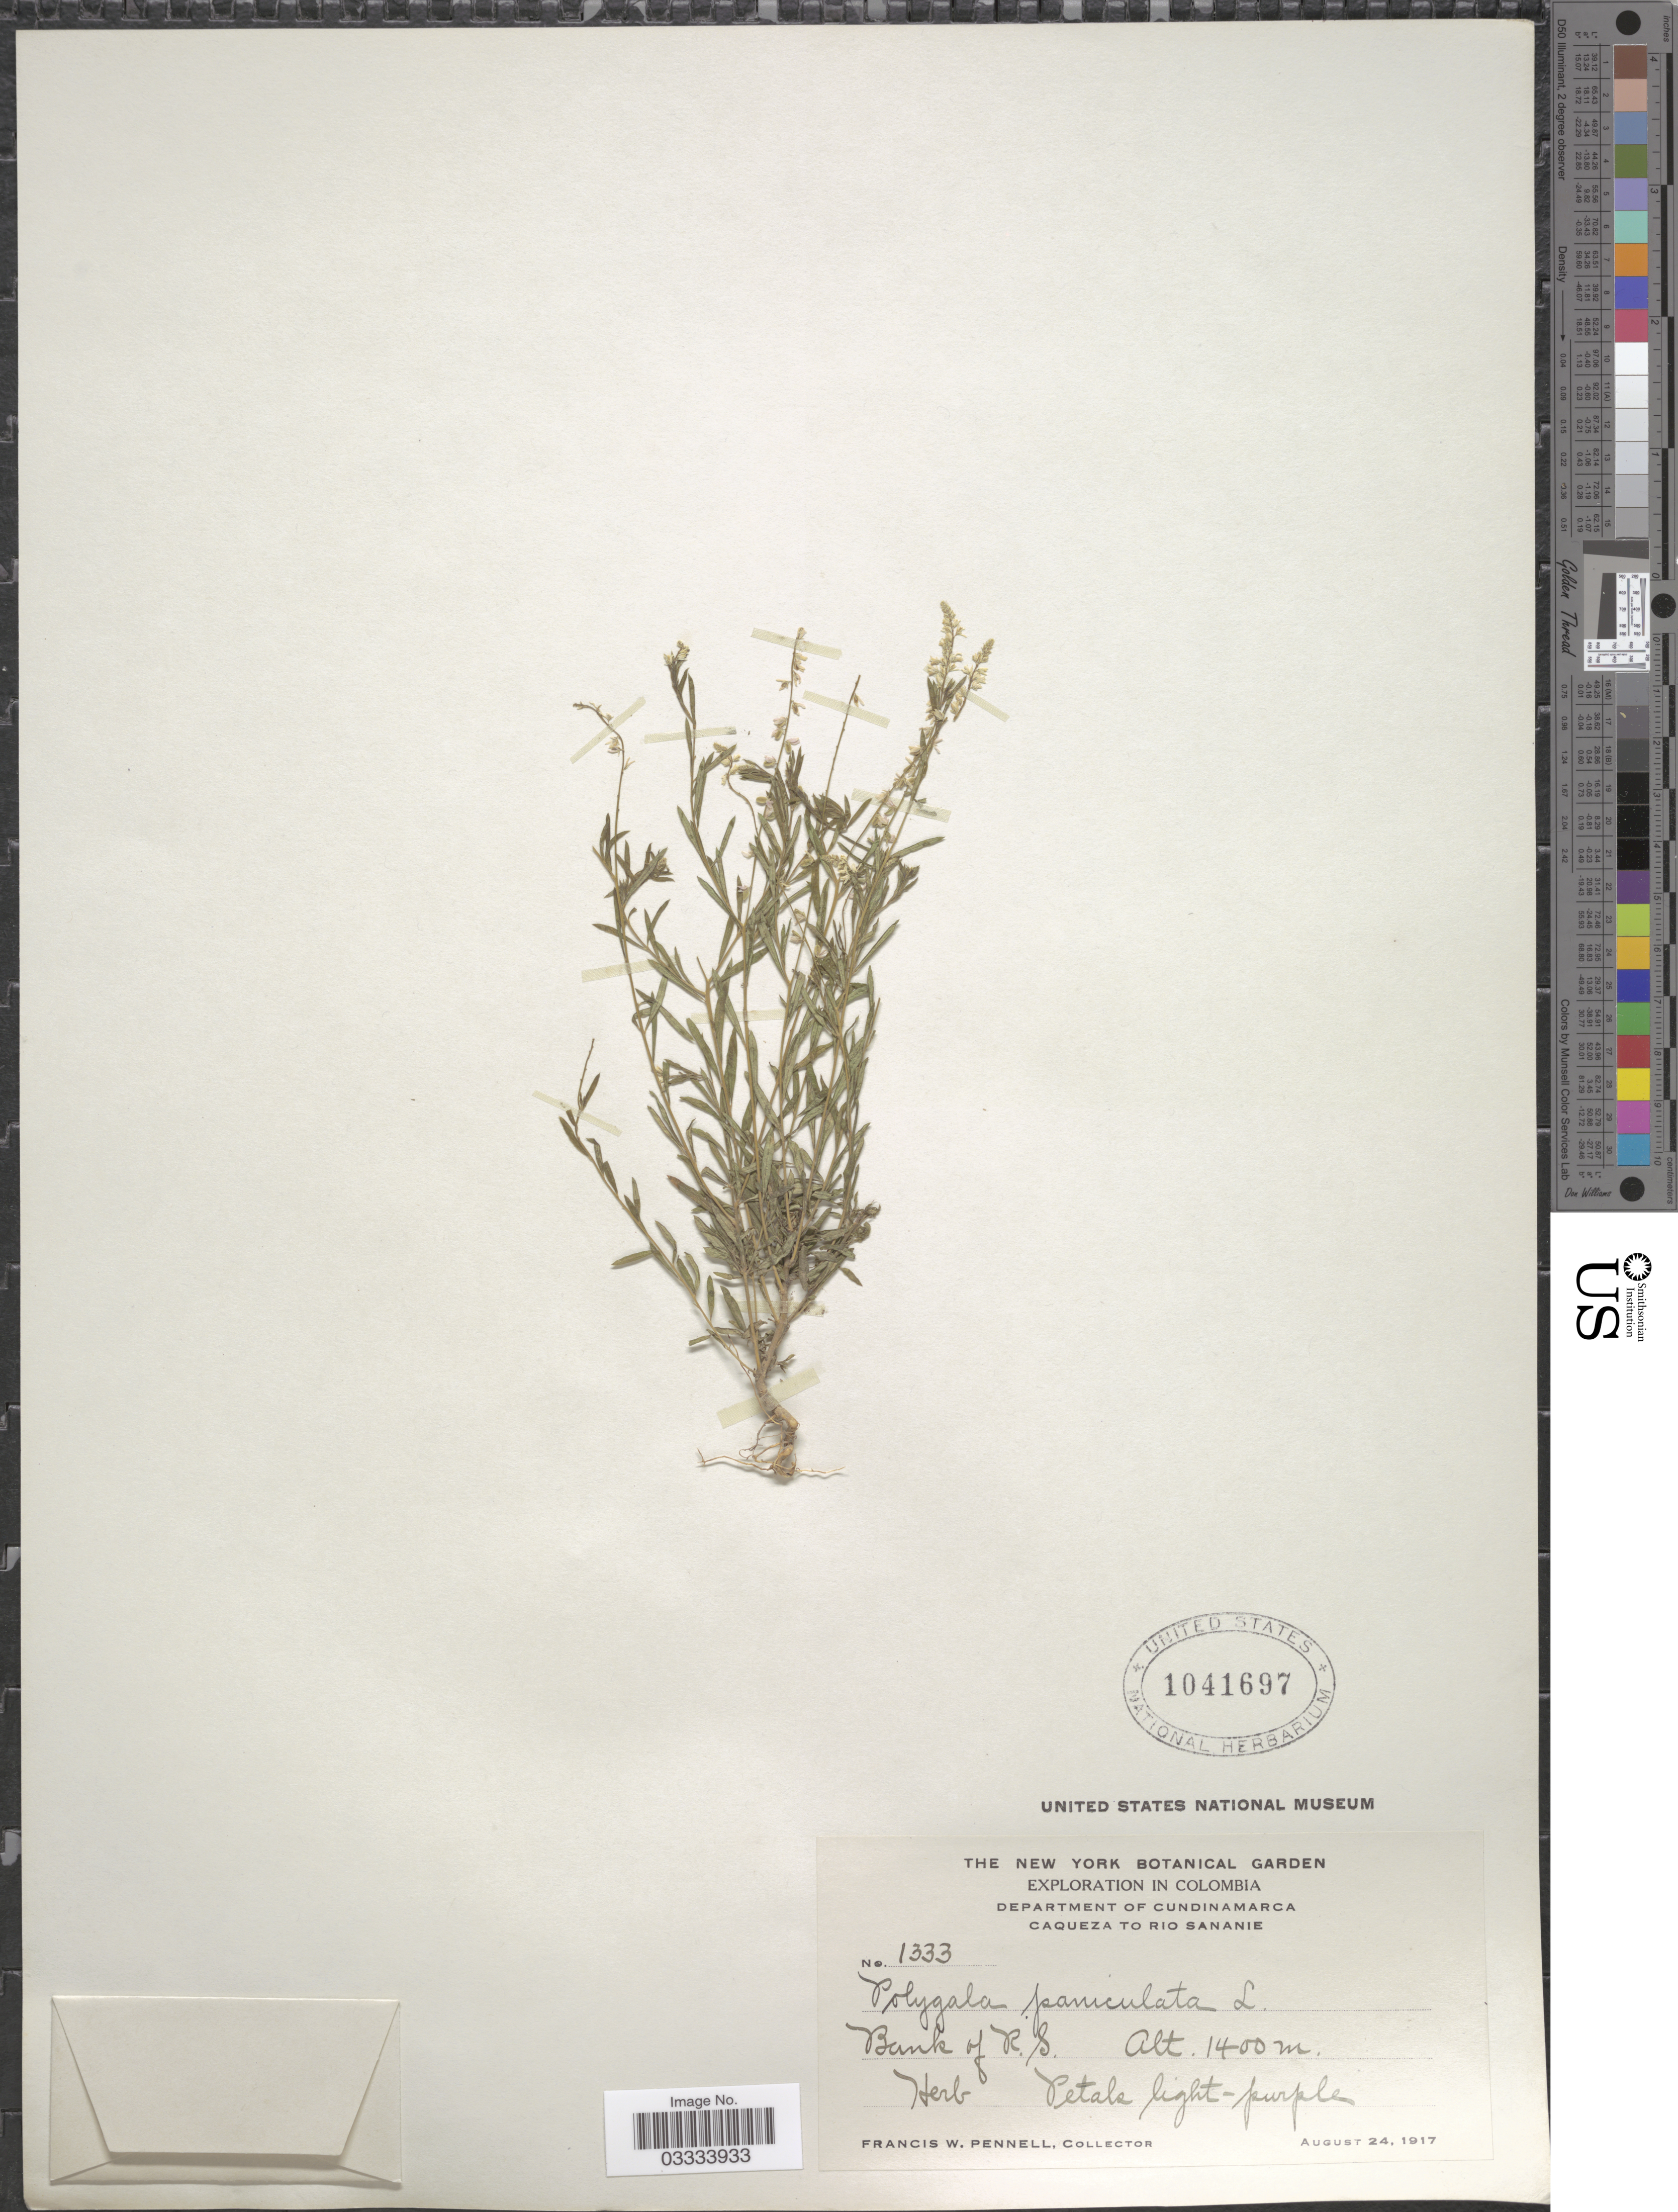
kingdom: Plantae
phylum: Tracheophyta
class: Magnoliopsida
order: Fabales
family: Polygalaceae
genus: Polygala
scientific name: Polygala paniculata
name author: L.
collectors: F. W. Pennell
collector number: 1333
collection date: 1917-08-24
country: Colombia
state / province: Cundinamarca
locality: Department of Cundinamarca. Caqueza to Rio Sananie. Bank of R.S.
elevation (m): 1400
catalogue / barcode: US 1041697